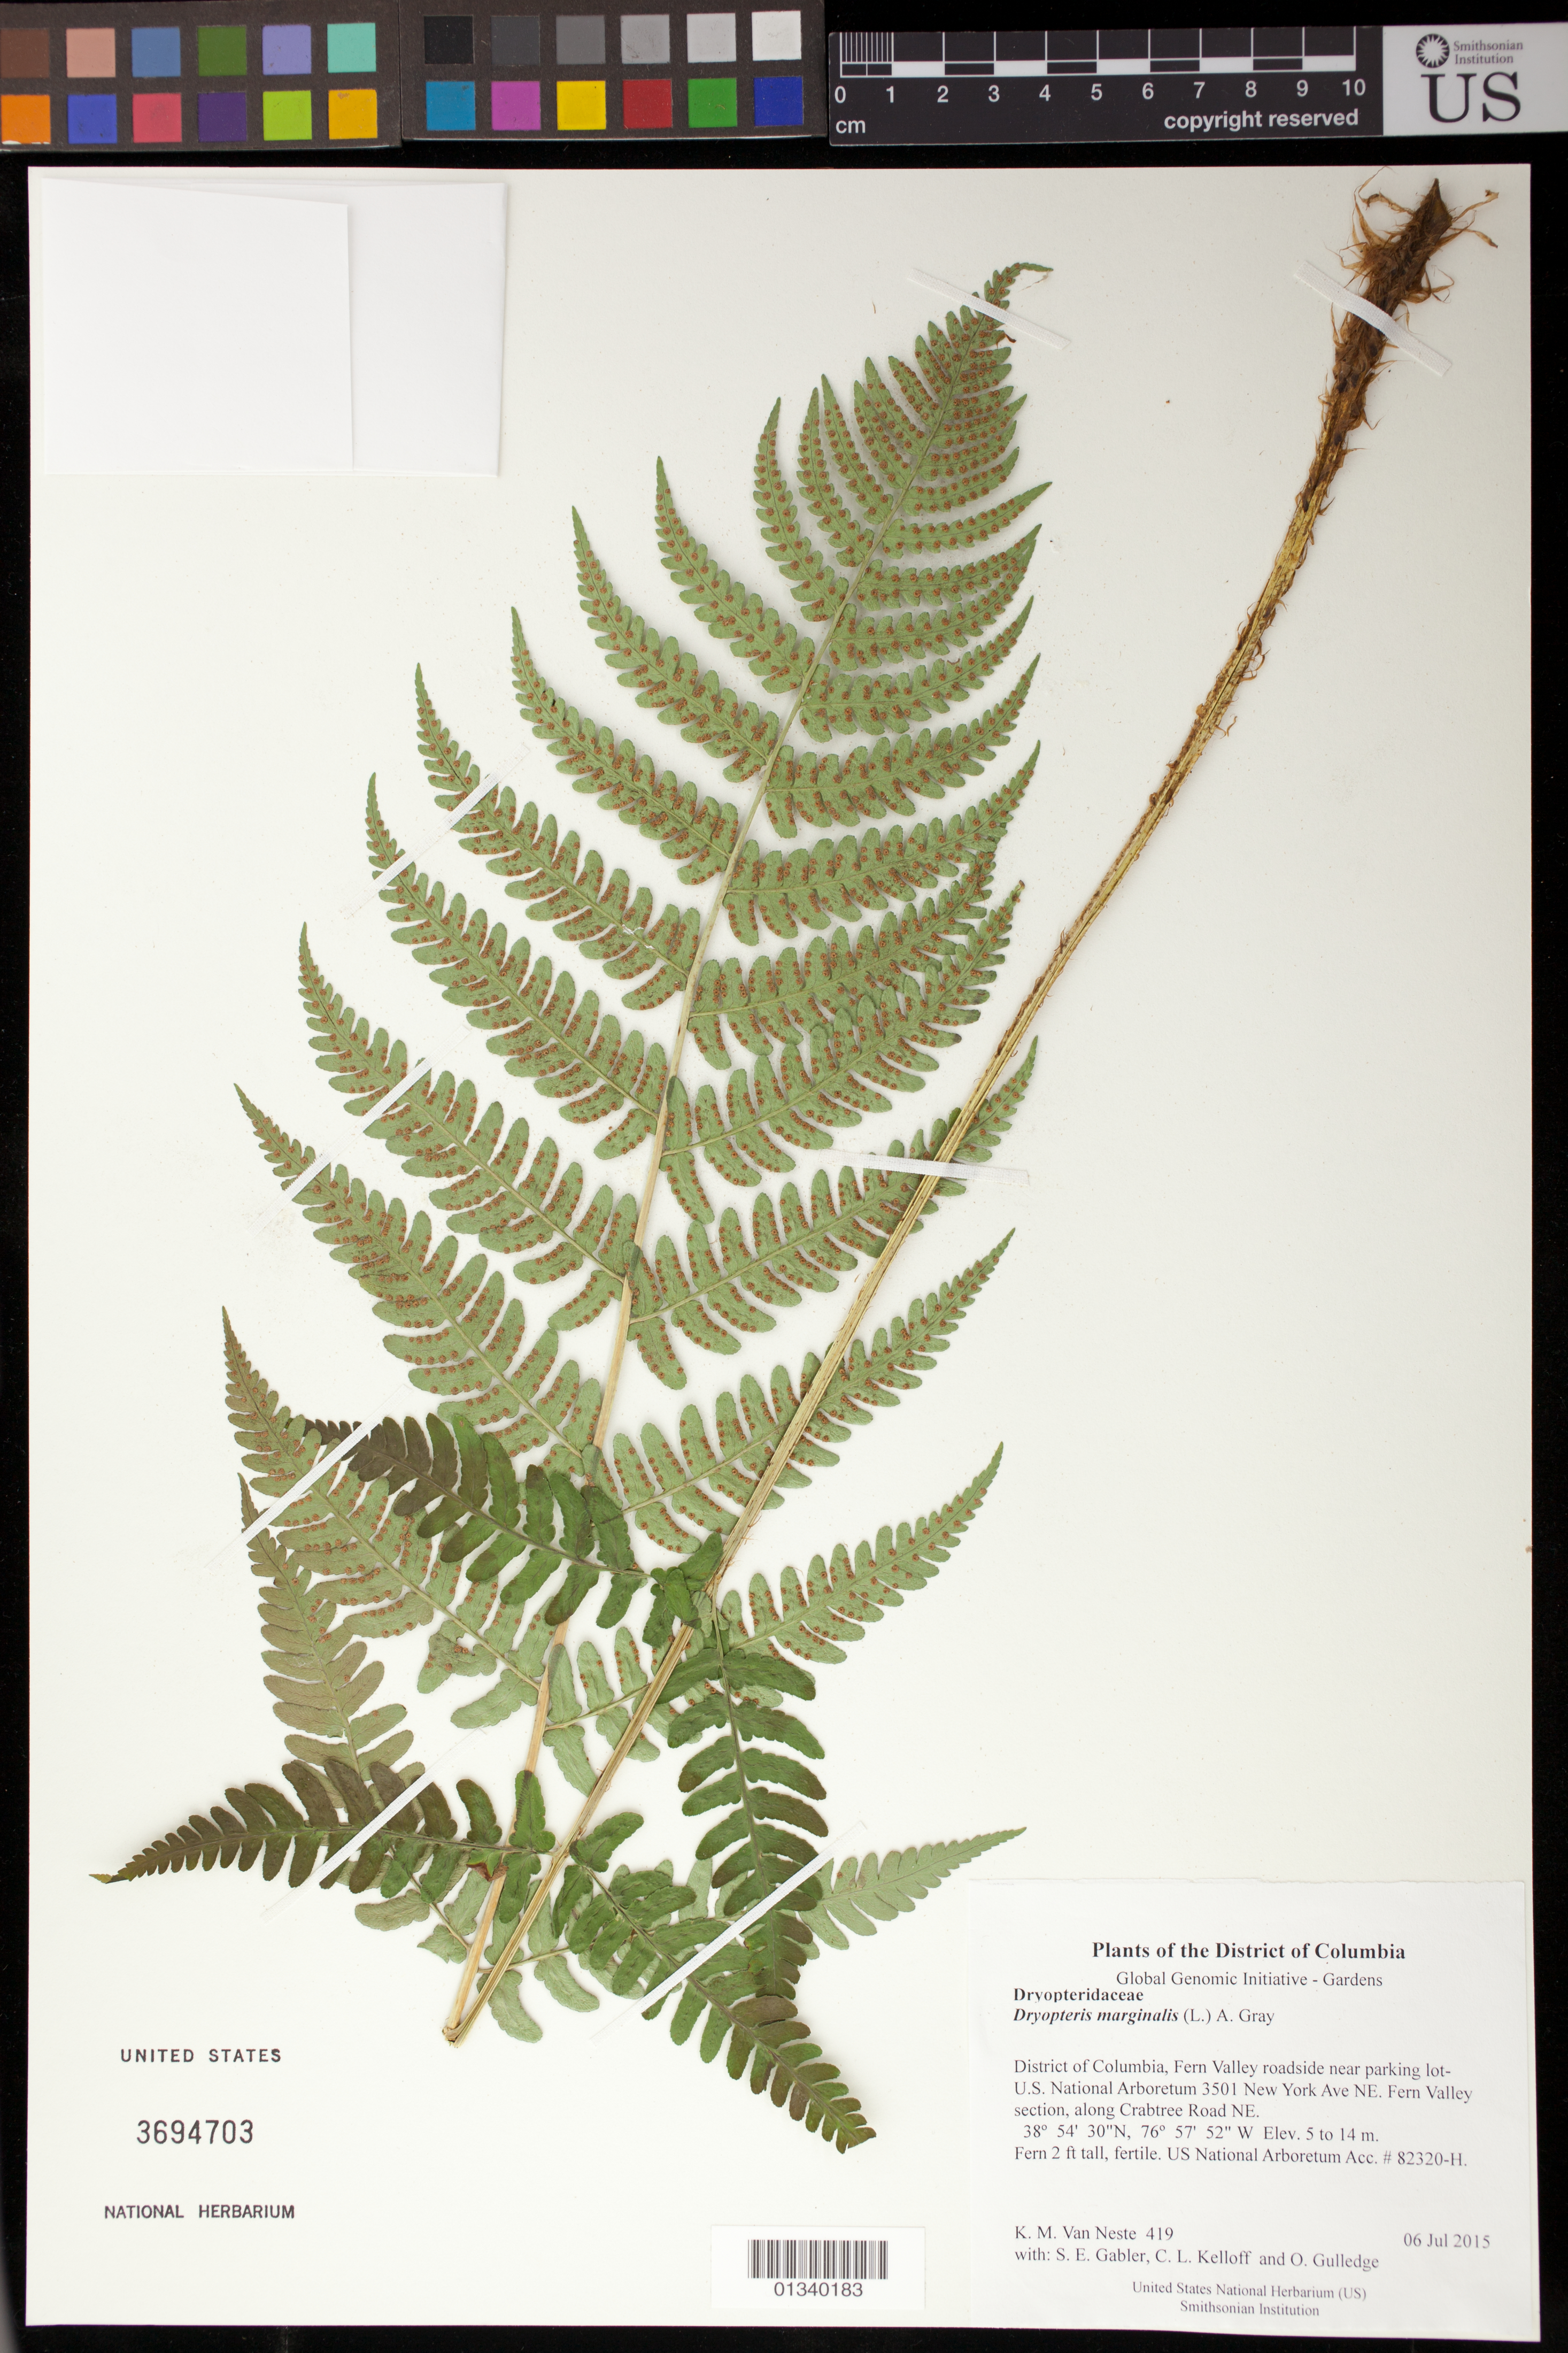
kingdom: Plantae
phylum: Tracheophyta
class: Polypodiopsida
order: Polypodiales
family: Dryopteridaceae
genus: Dryopteris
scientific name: Dryopteris marginalis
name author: (L.) A. Gray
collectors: K. M. Van Neste, S. E. Gabler, C. L. Kelloff & O. Gulledge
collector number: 419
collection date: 2015-07-06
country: United States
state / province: District of Columbia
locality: Fern Valley roadside near parking lot- U.S. National Arboretum 3501 New York Ave NE. Fern Valley section, along Crabtree Road NE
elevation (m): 5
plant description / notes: Dryopteris marginalis NATIONAL ARBORETUM PROVENANCE INFO: USNA ACCESSION: 82320 PROVENANCE CODE: U FULL PROVENANCE: uncertain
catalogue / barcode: US 3694703